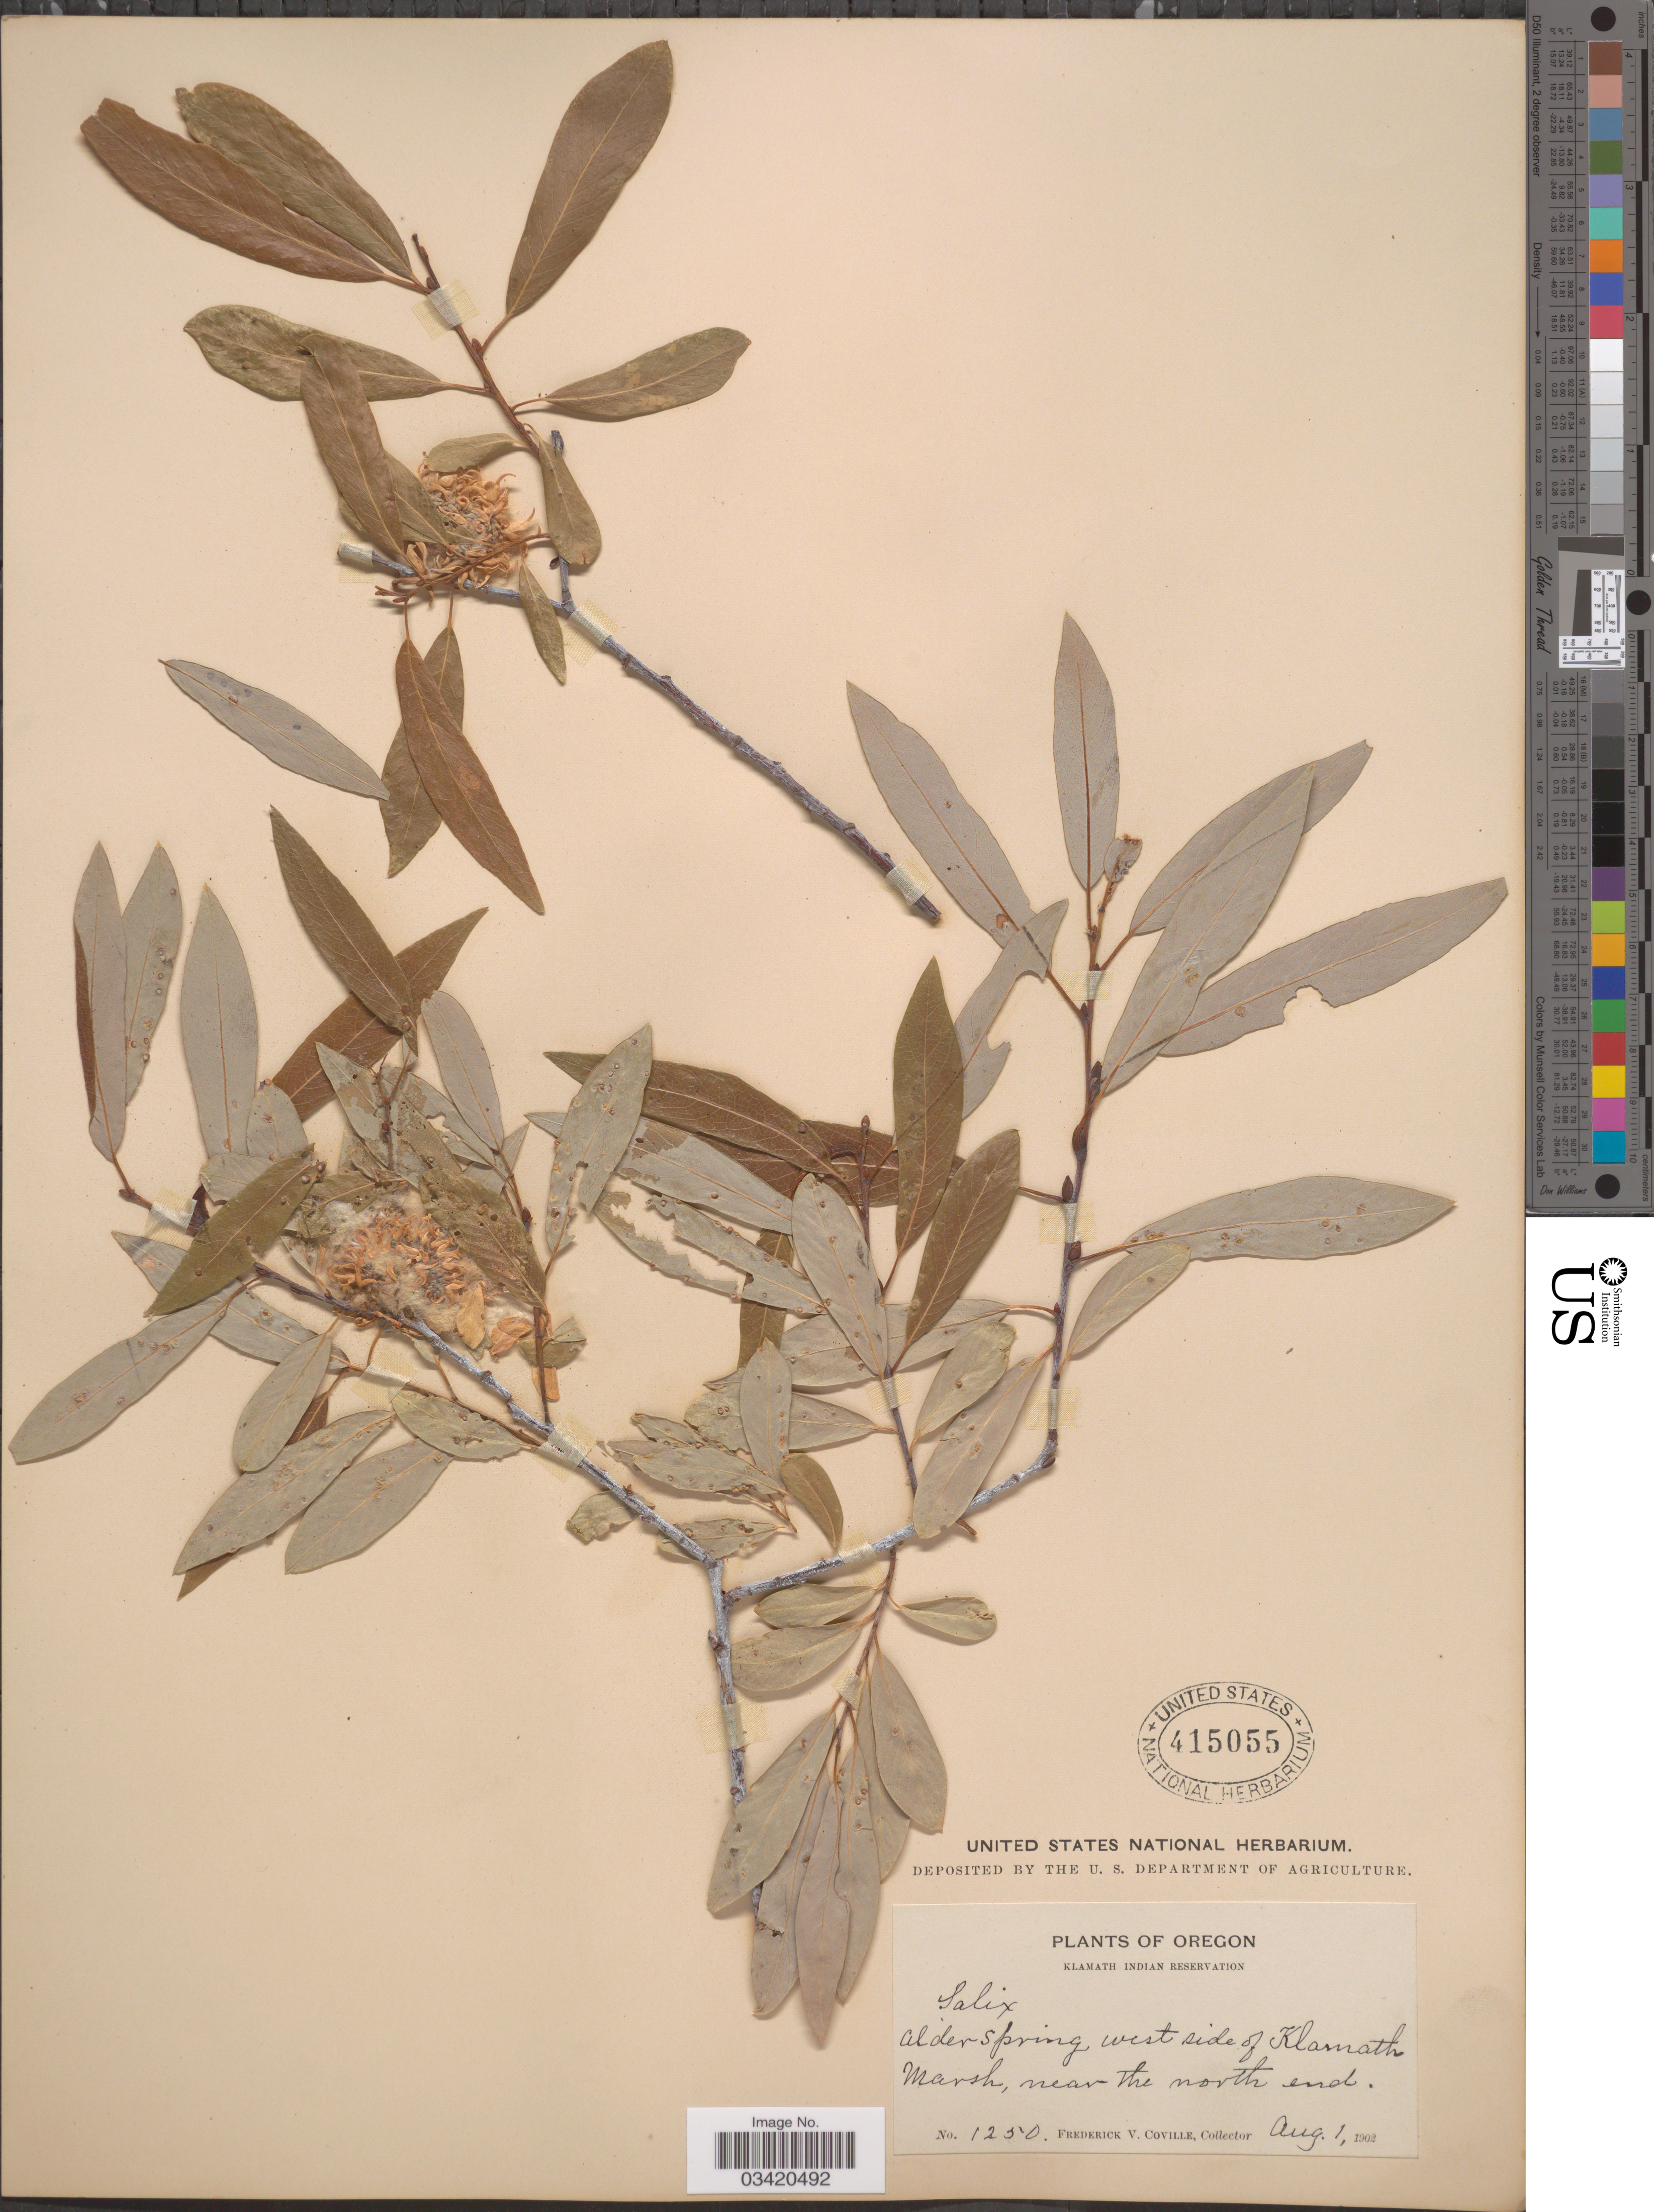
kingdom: Plantae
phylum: Tracheophyta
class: Magnoliopsida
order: Malpighiales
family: Salicaceae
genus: Salix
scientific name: Salix geyeriana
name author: Andersson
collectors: F. V. Coville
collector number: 1250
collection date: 1902-08-01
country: United States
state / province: Oregon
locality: Klamath Indian Reservation. Alder Spring west side of Klamath Marsh, near the north end.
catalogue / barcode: US 415055